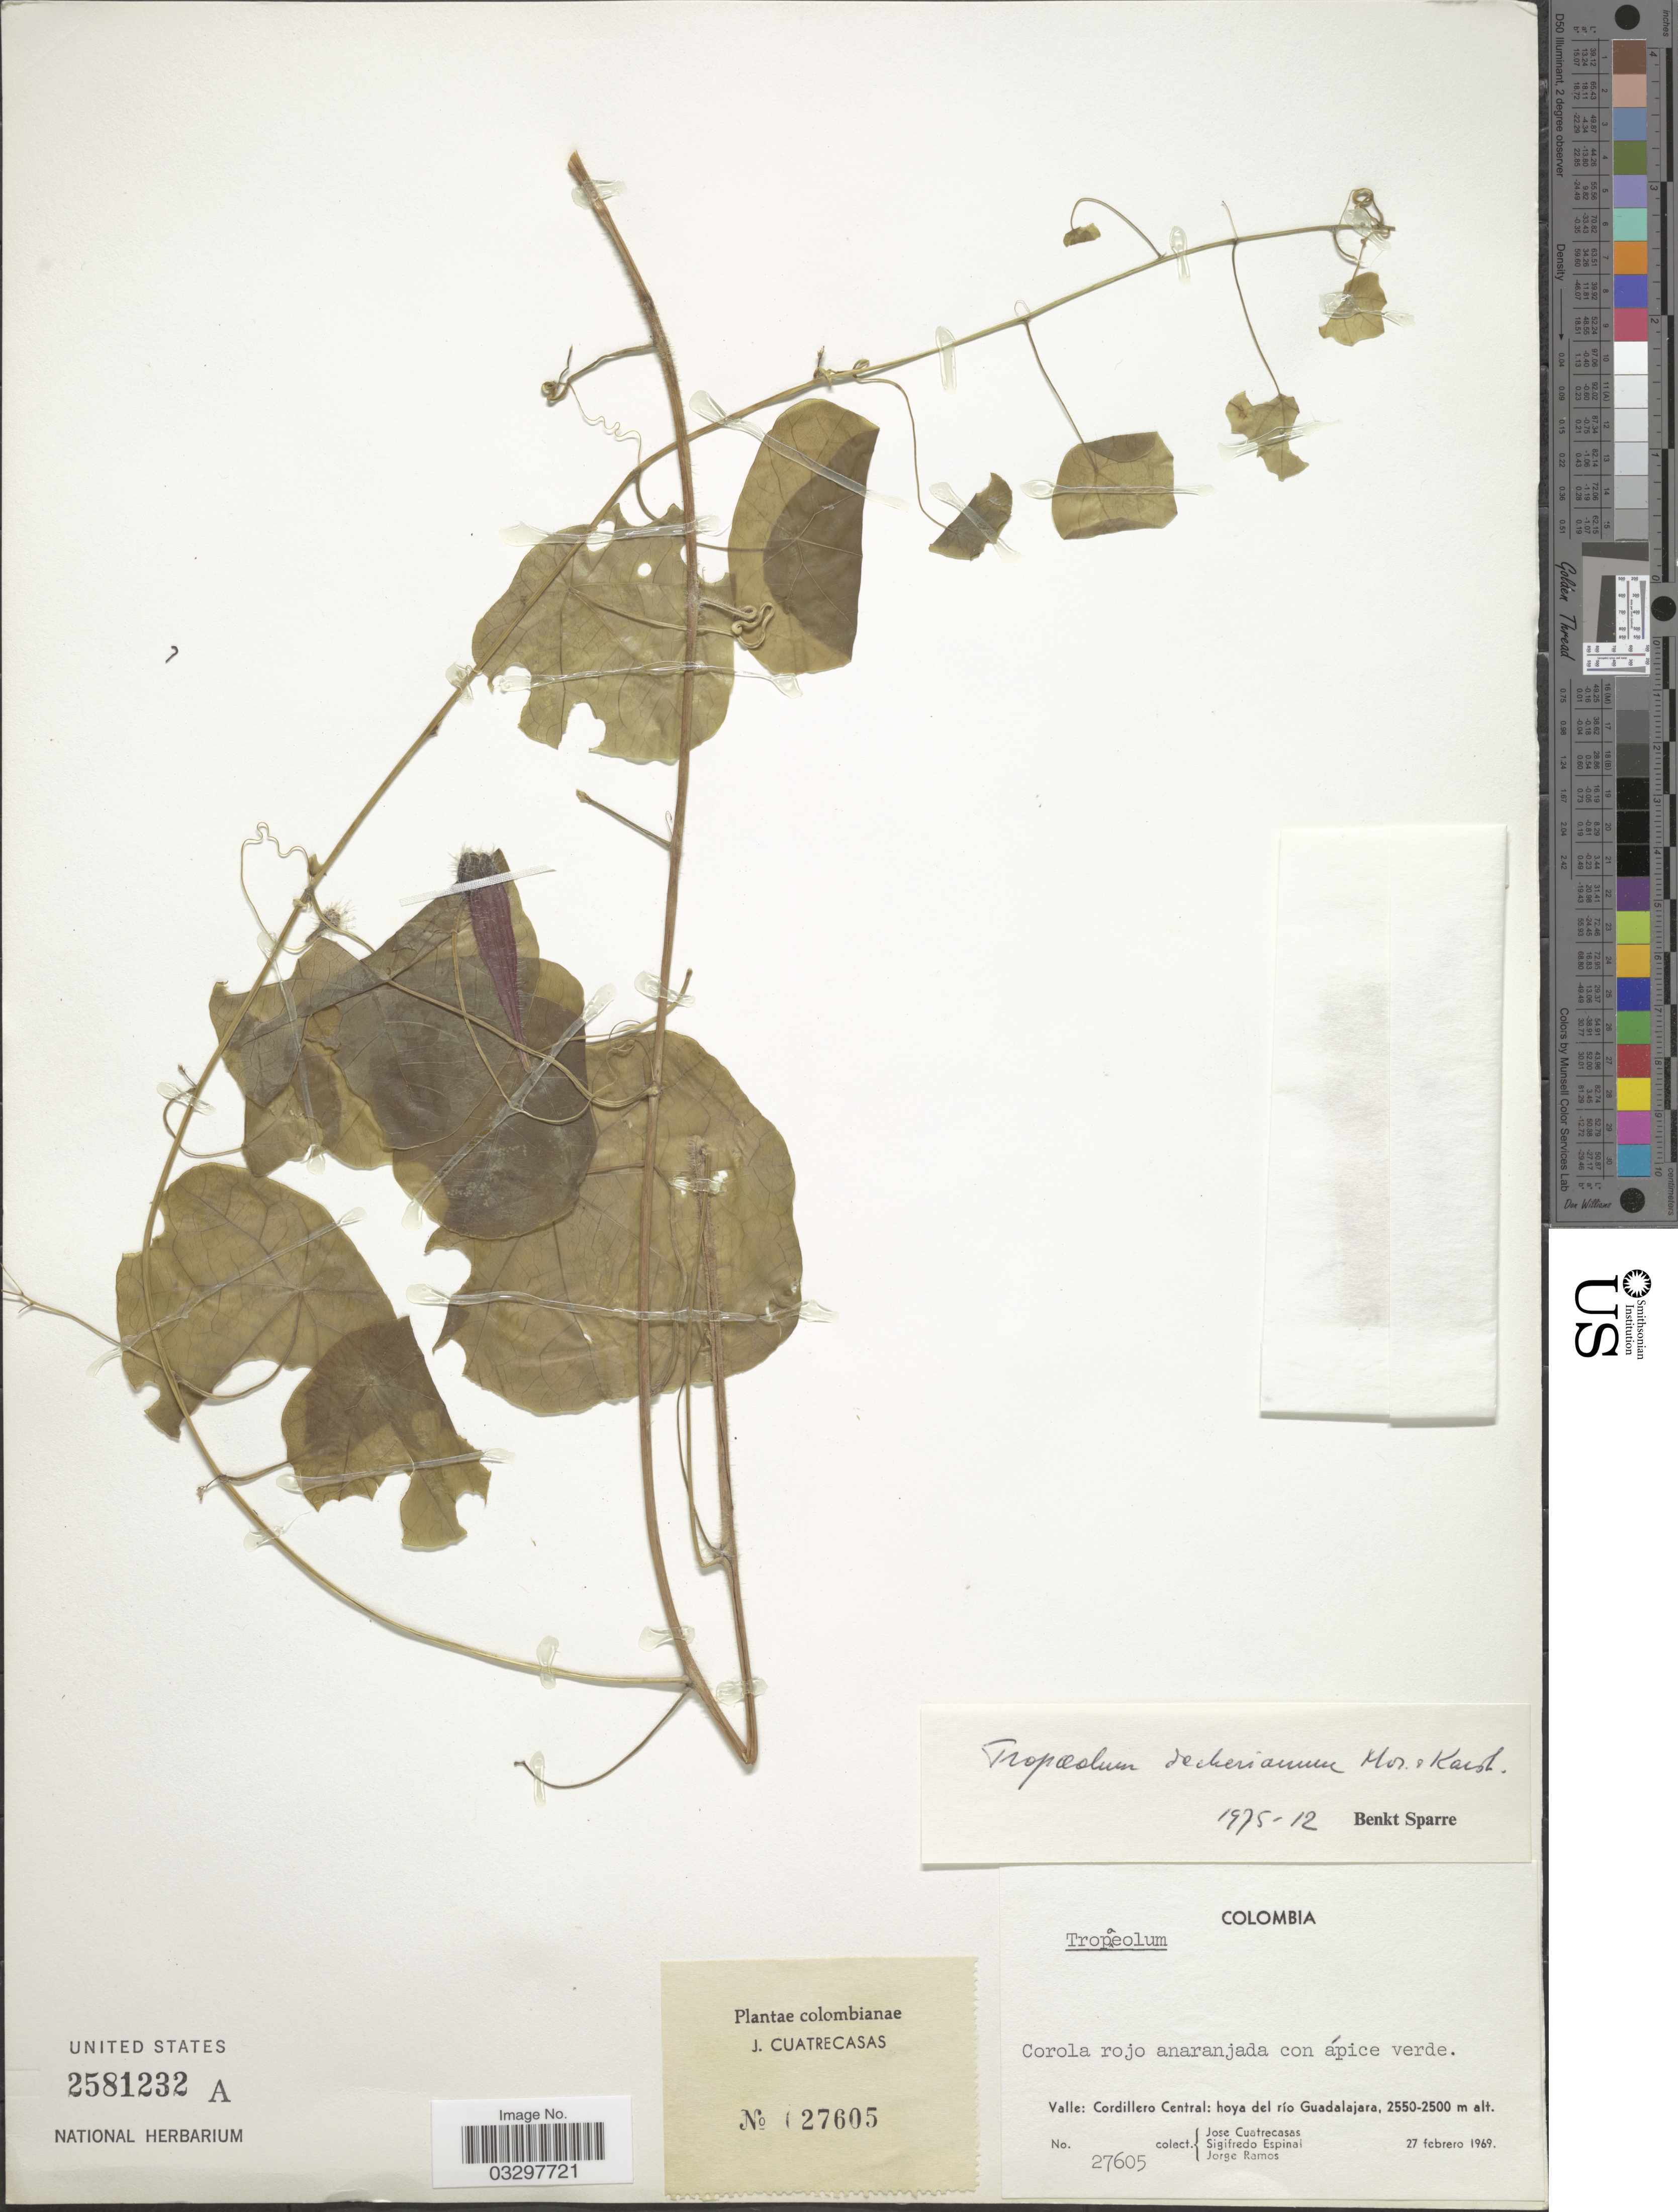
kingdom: Plantae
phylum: Tracheophyta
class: Magnoliopsida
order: Brassicales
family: Tropaeolaceae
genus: Tropaeolum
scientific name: Tropaeolum deckerianum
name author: Moritz & H. Karst.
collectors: J. Cuatrecasas, S. Espinal & J. Ramos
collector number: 27605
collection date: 1969-02-27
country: Colombia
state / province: Valle del Cauca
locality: Valle: Cordillero Central: hoya del río Guadalajara.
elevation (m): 2500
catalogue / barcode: US 2581232A